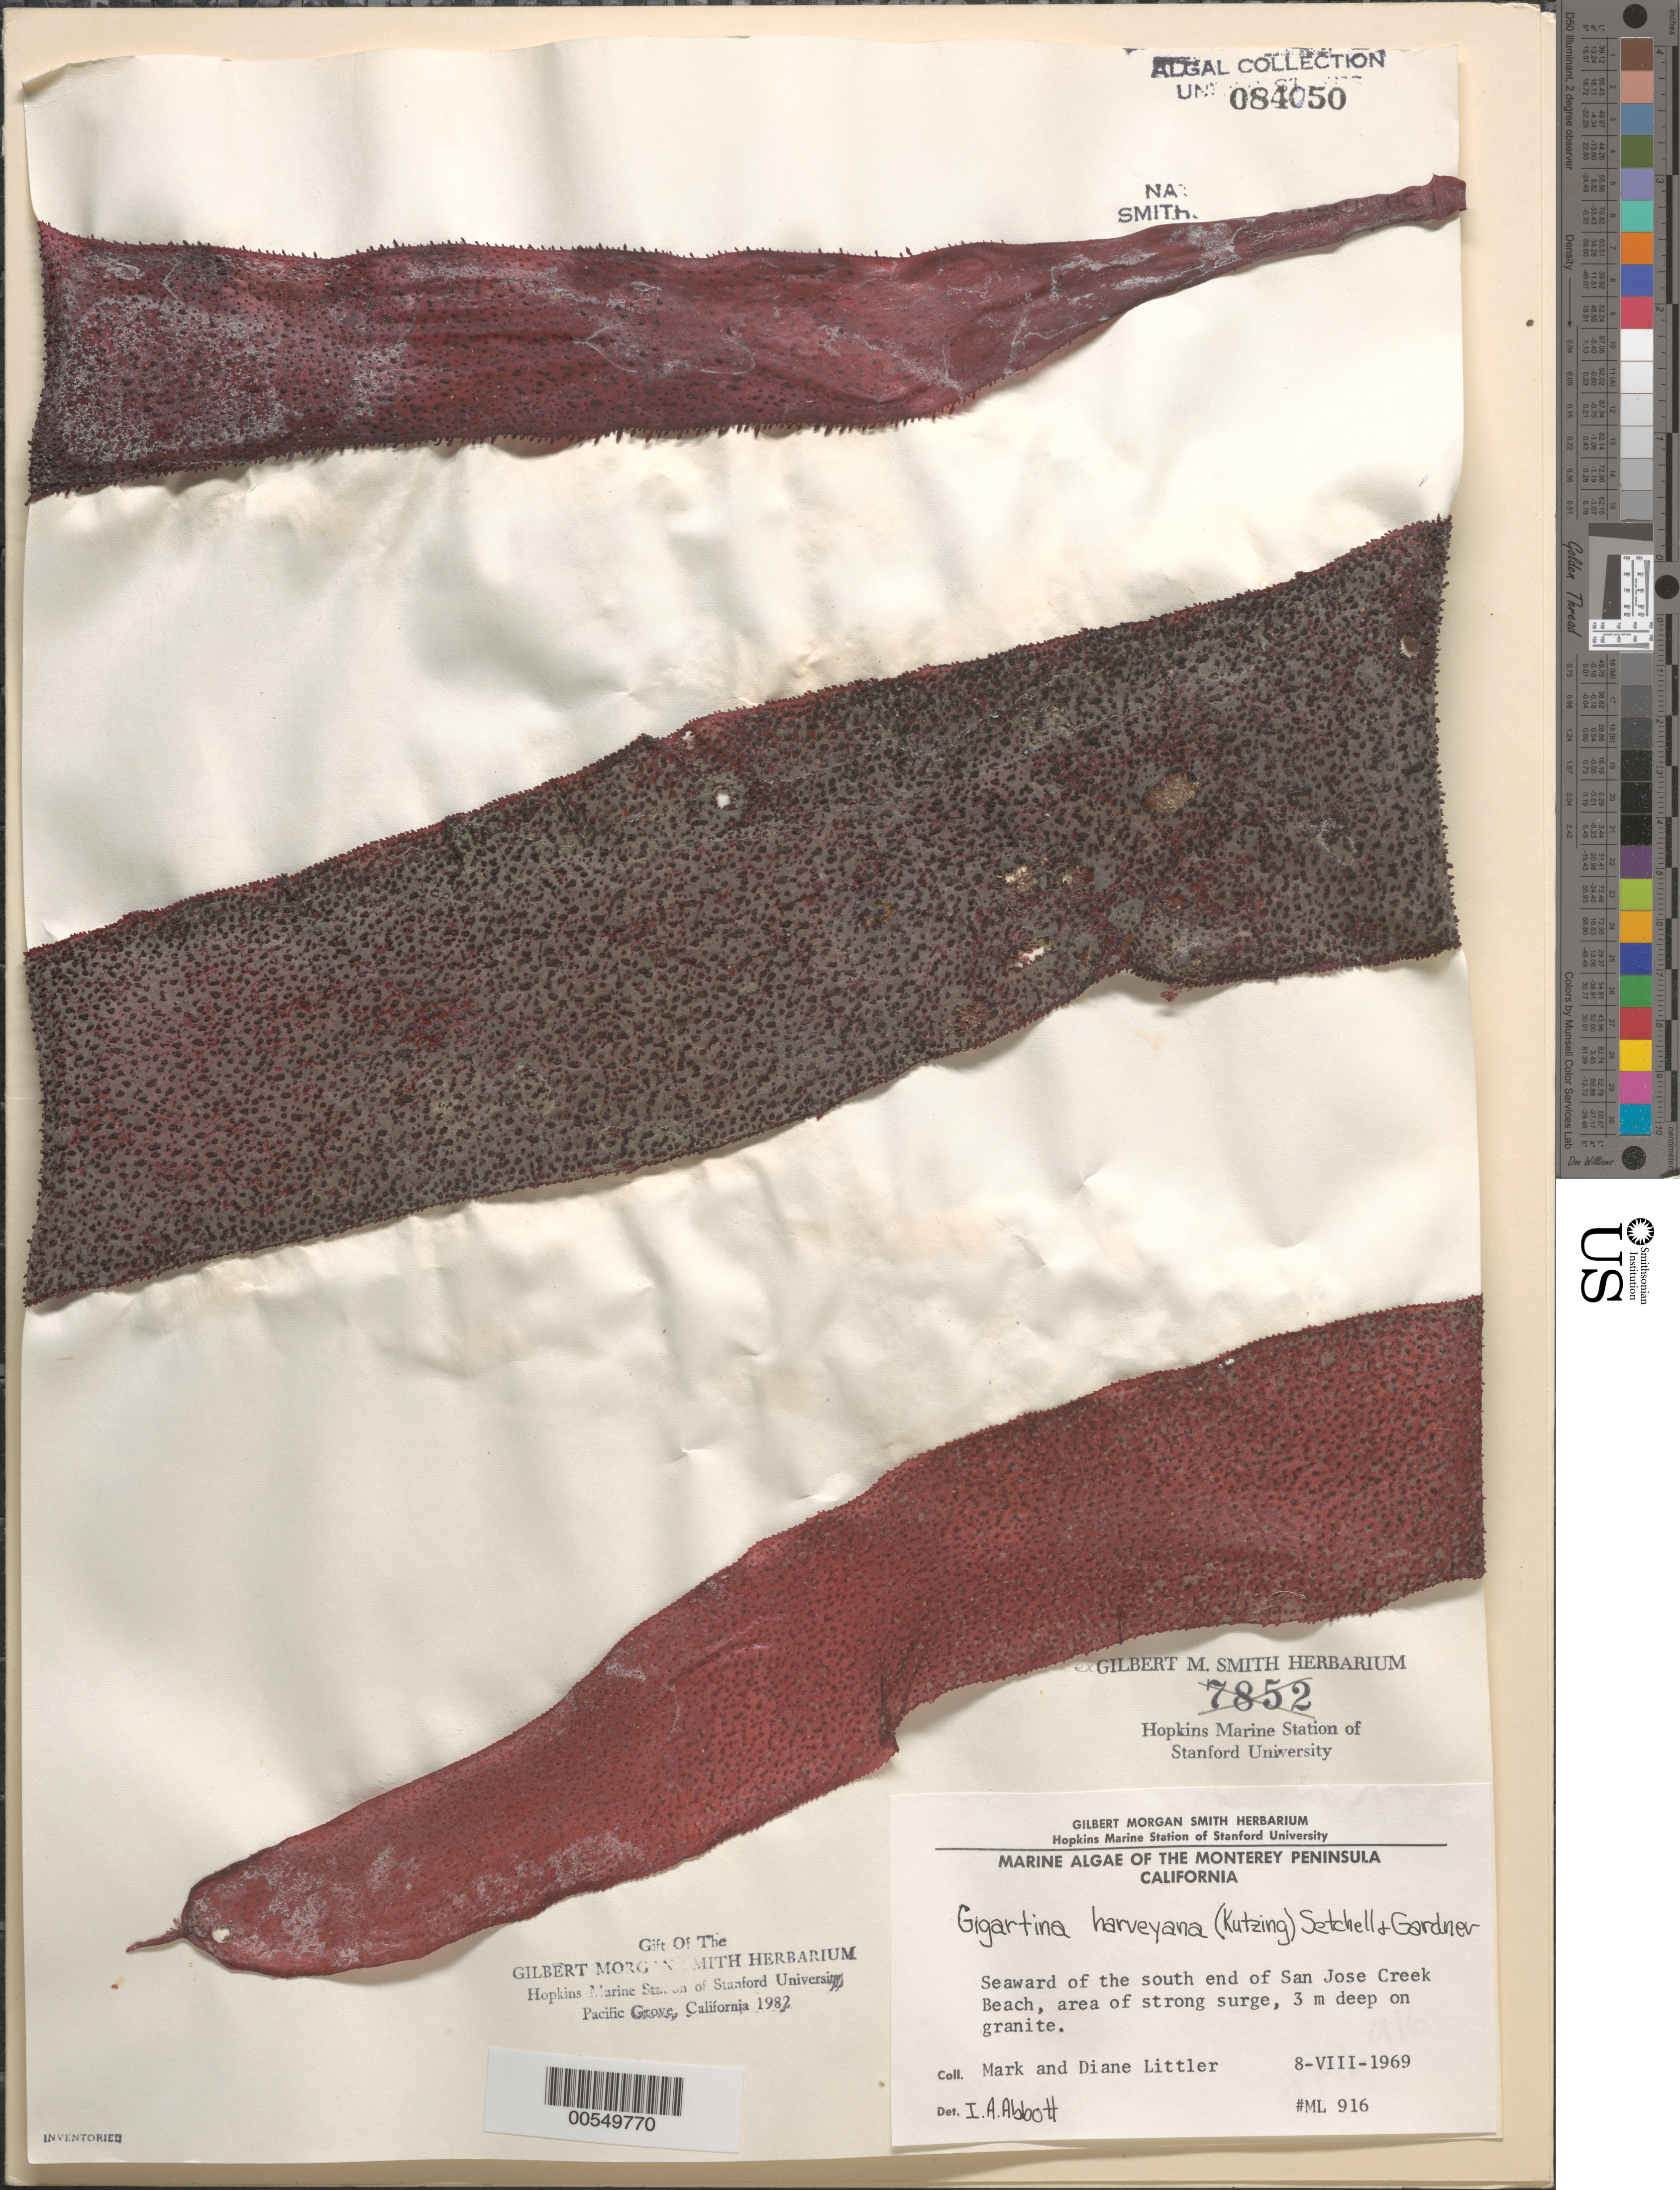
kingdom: Plantae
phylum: Rhodophyta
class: Florideophyceae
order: Gigartinales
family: Gigartinaceae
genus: Chondracanthus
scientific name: Chondracanthus harveyanus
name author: (Kütz.) Guiry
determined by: Algae name updating Project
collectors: M. M. Littler & D. S. Littler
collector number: ML 916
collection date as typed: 08 Aug 1969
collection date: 1969-08-08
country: United States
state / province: California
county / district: Monterey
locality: Off San Jose Creek Beach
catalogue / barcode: US 84050